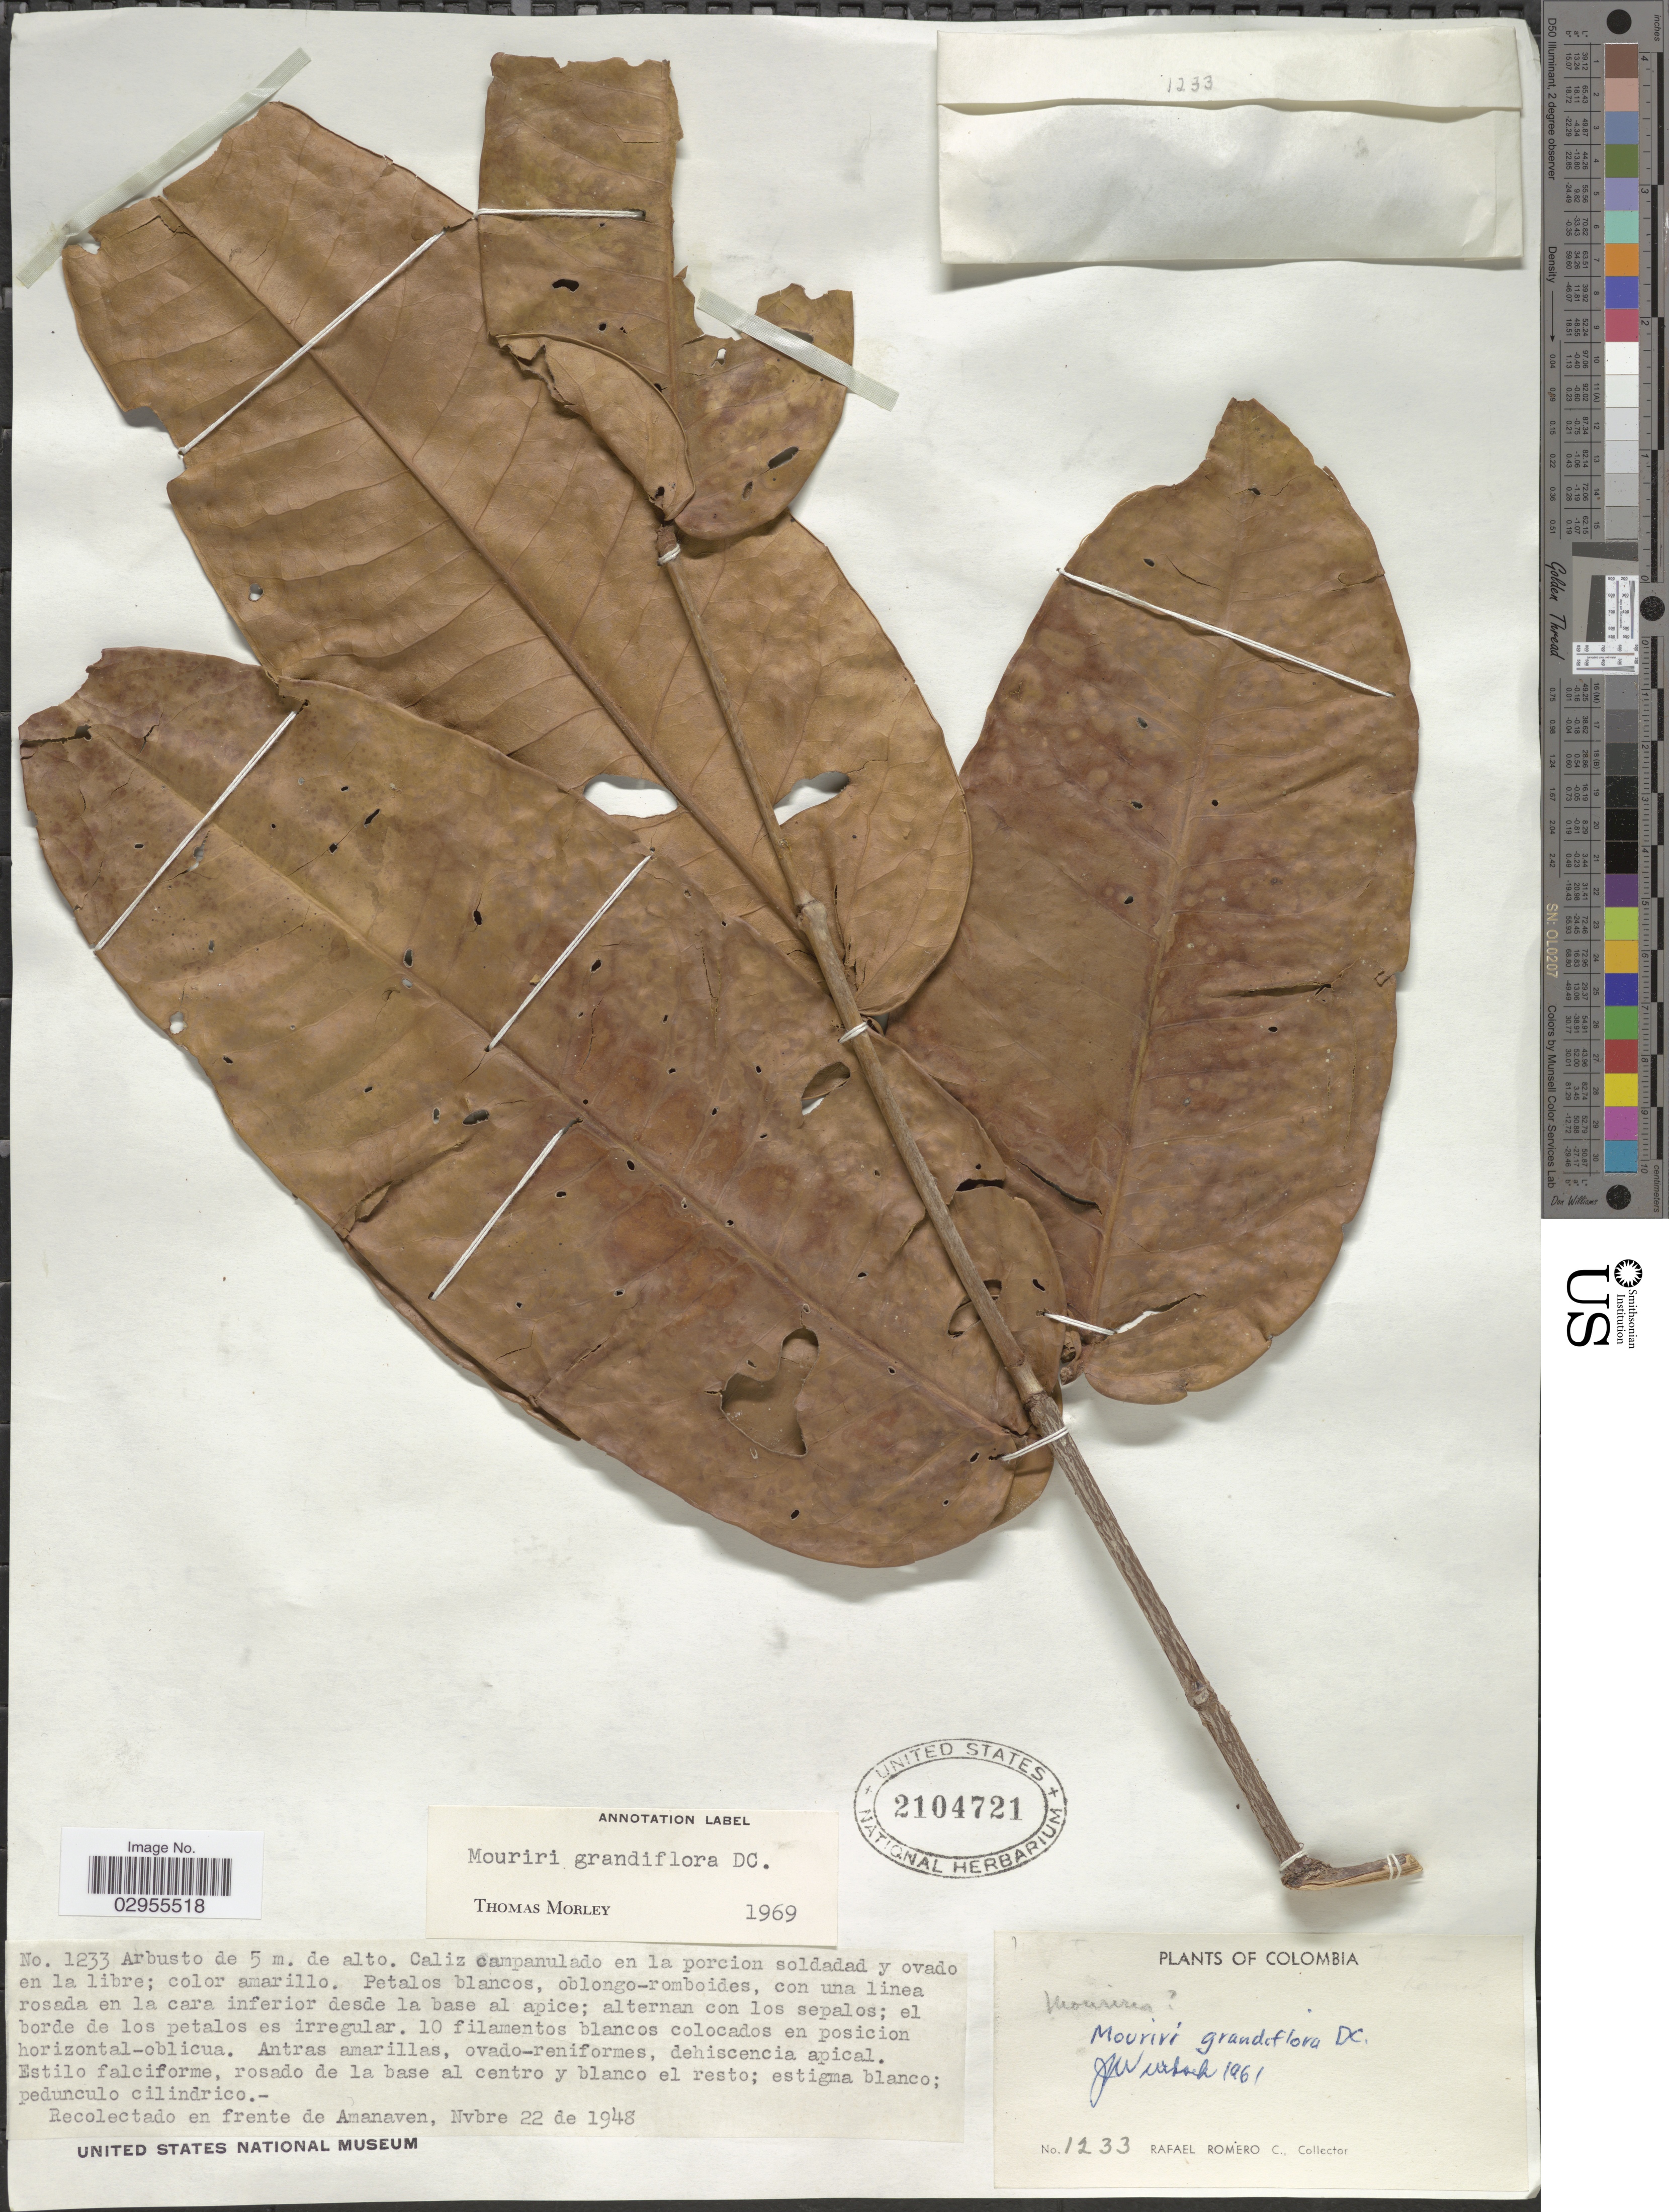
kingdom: Plantae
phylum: Tracheophyta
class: Magnoliopsida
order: Myrtales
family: Melastomataceae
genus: Mouriri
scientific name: Mouriri grandiflora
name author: DC.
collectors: R. Romero Castañeda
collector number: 1233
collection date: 1948-11-22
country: Colombia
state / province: Vichada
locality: Recolectado en frente de Amanaven.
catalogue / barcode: US 2104721